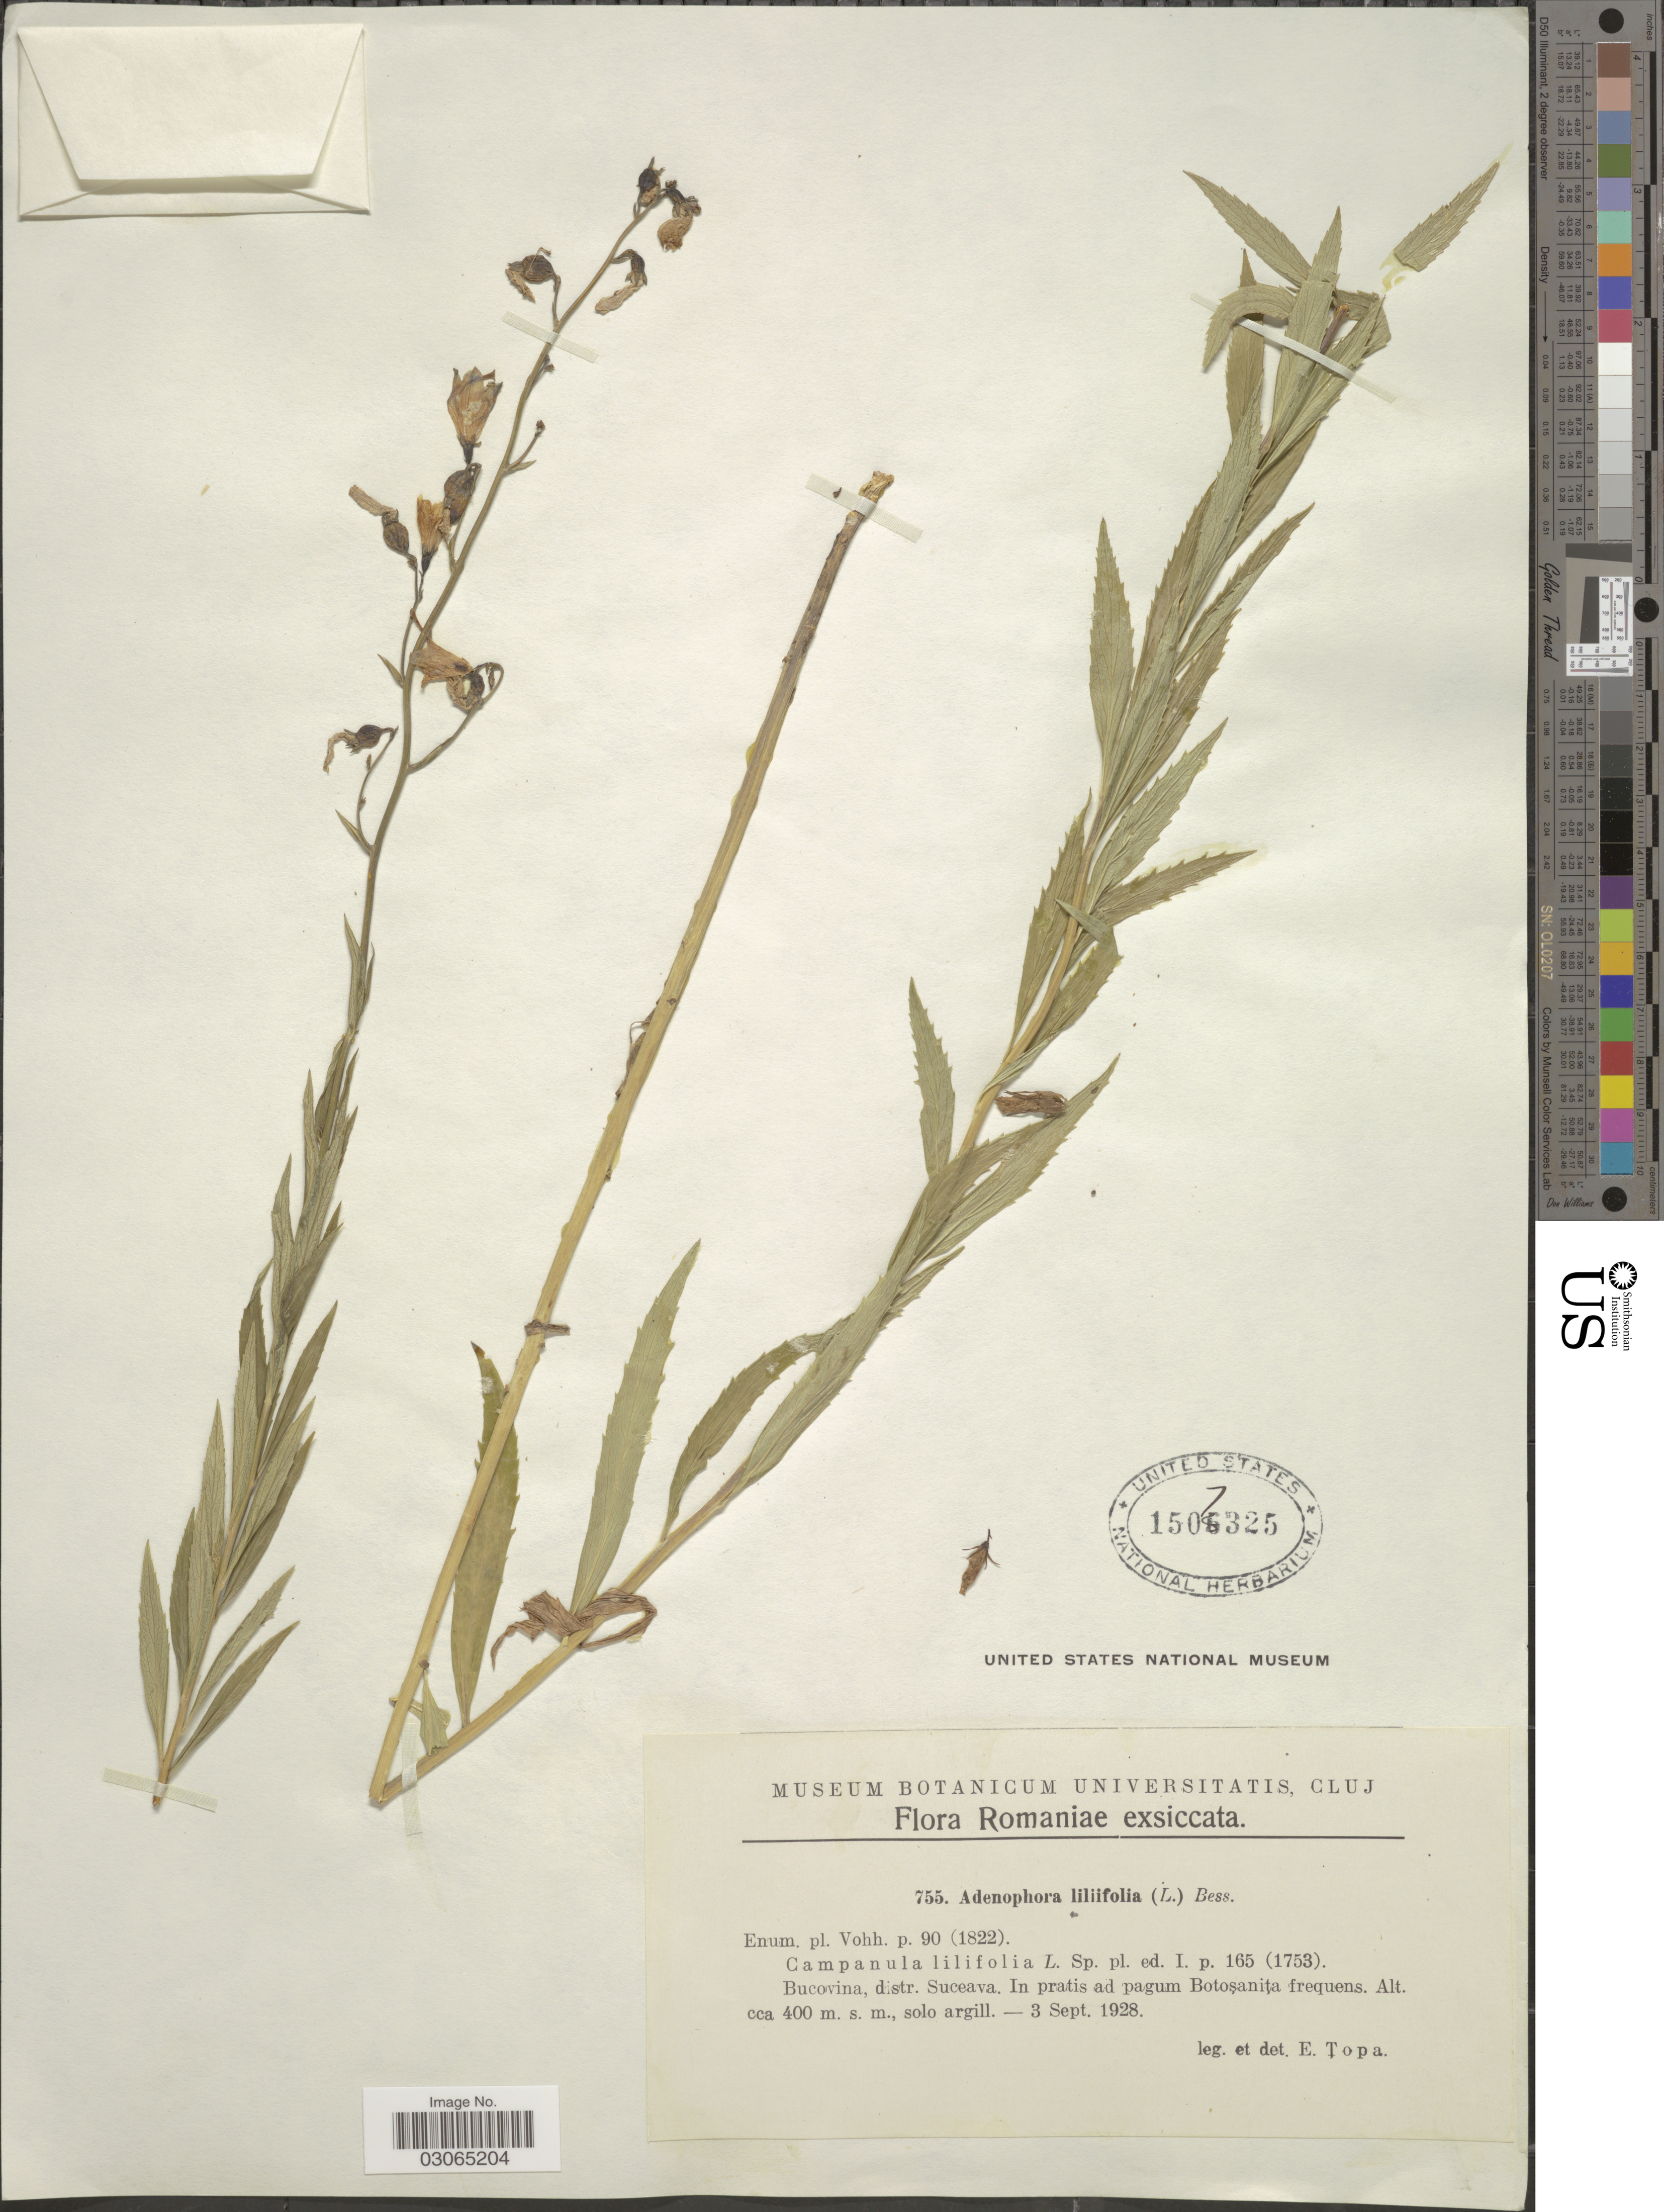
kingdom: Plantae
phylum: Tracheophyta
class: Magnoliopsida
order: Asterales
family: Campanulaceae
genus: Adenophora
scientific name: Adenophora liliifolia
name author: (L.) A. DC.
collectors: E. Topa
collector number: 755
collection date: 1928-09-03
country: Romania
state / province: Suceava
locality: Bucovina, distr. Suceava. In pratis ad pagum Botosanita frequens.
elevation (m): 400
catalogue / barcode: US 1507325